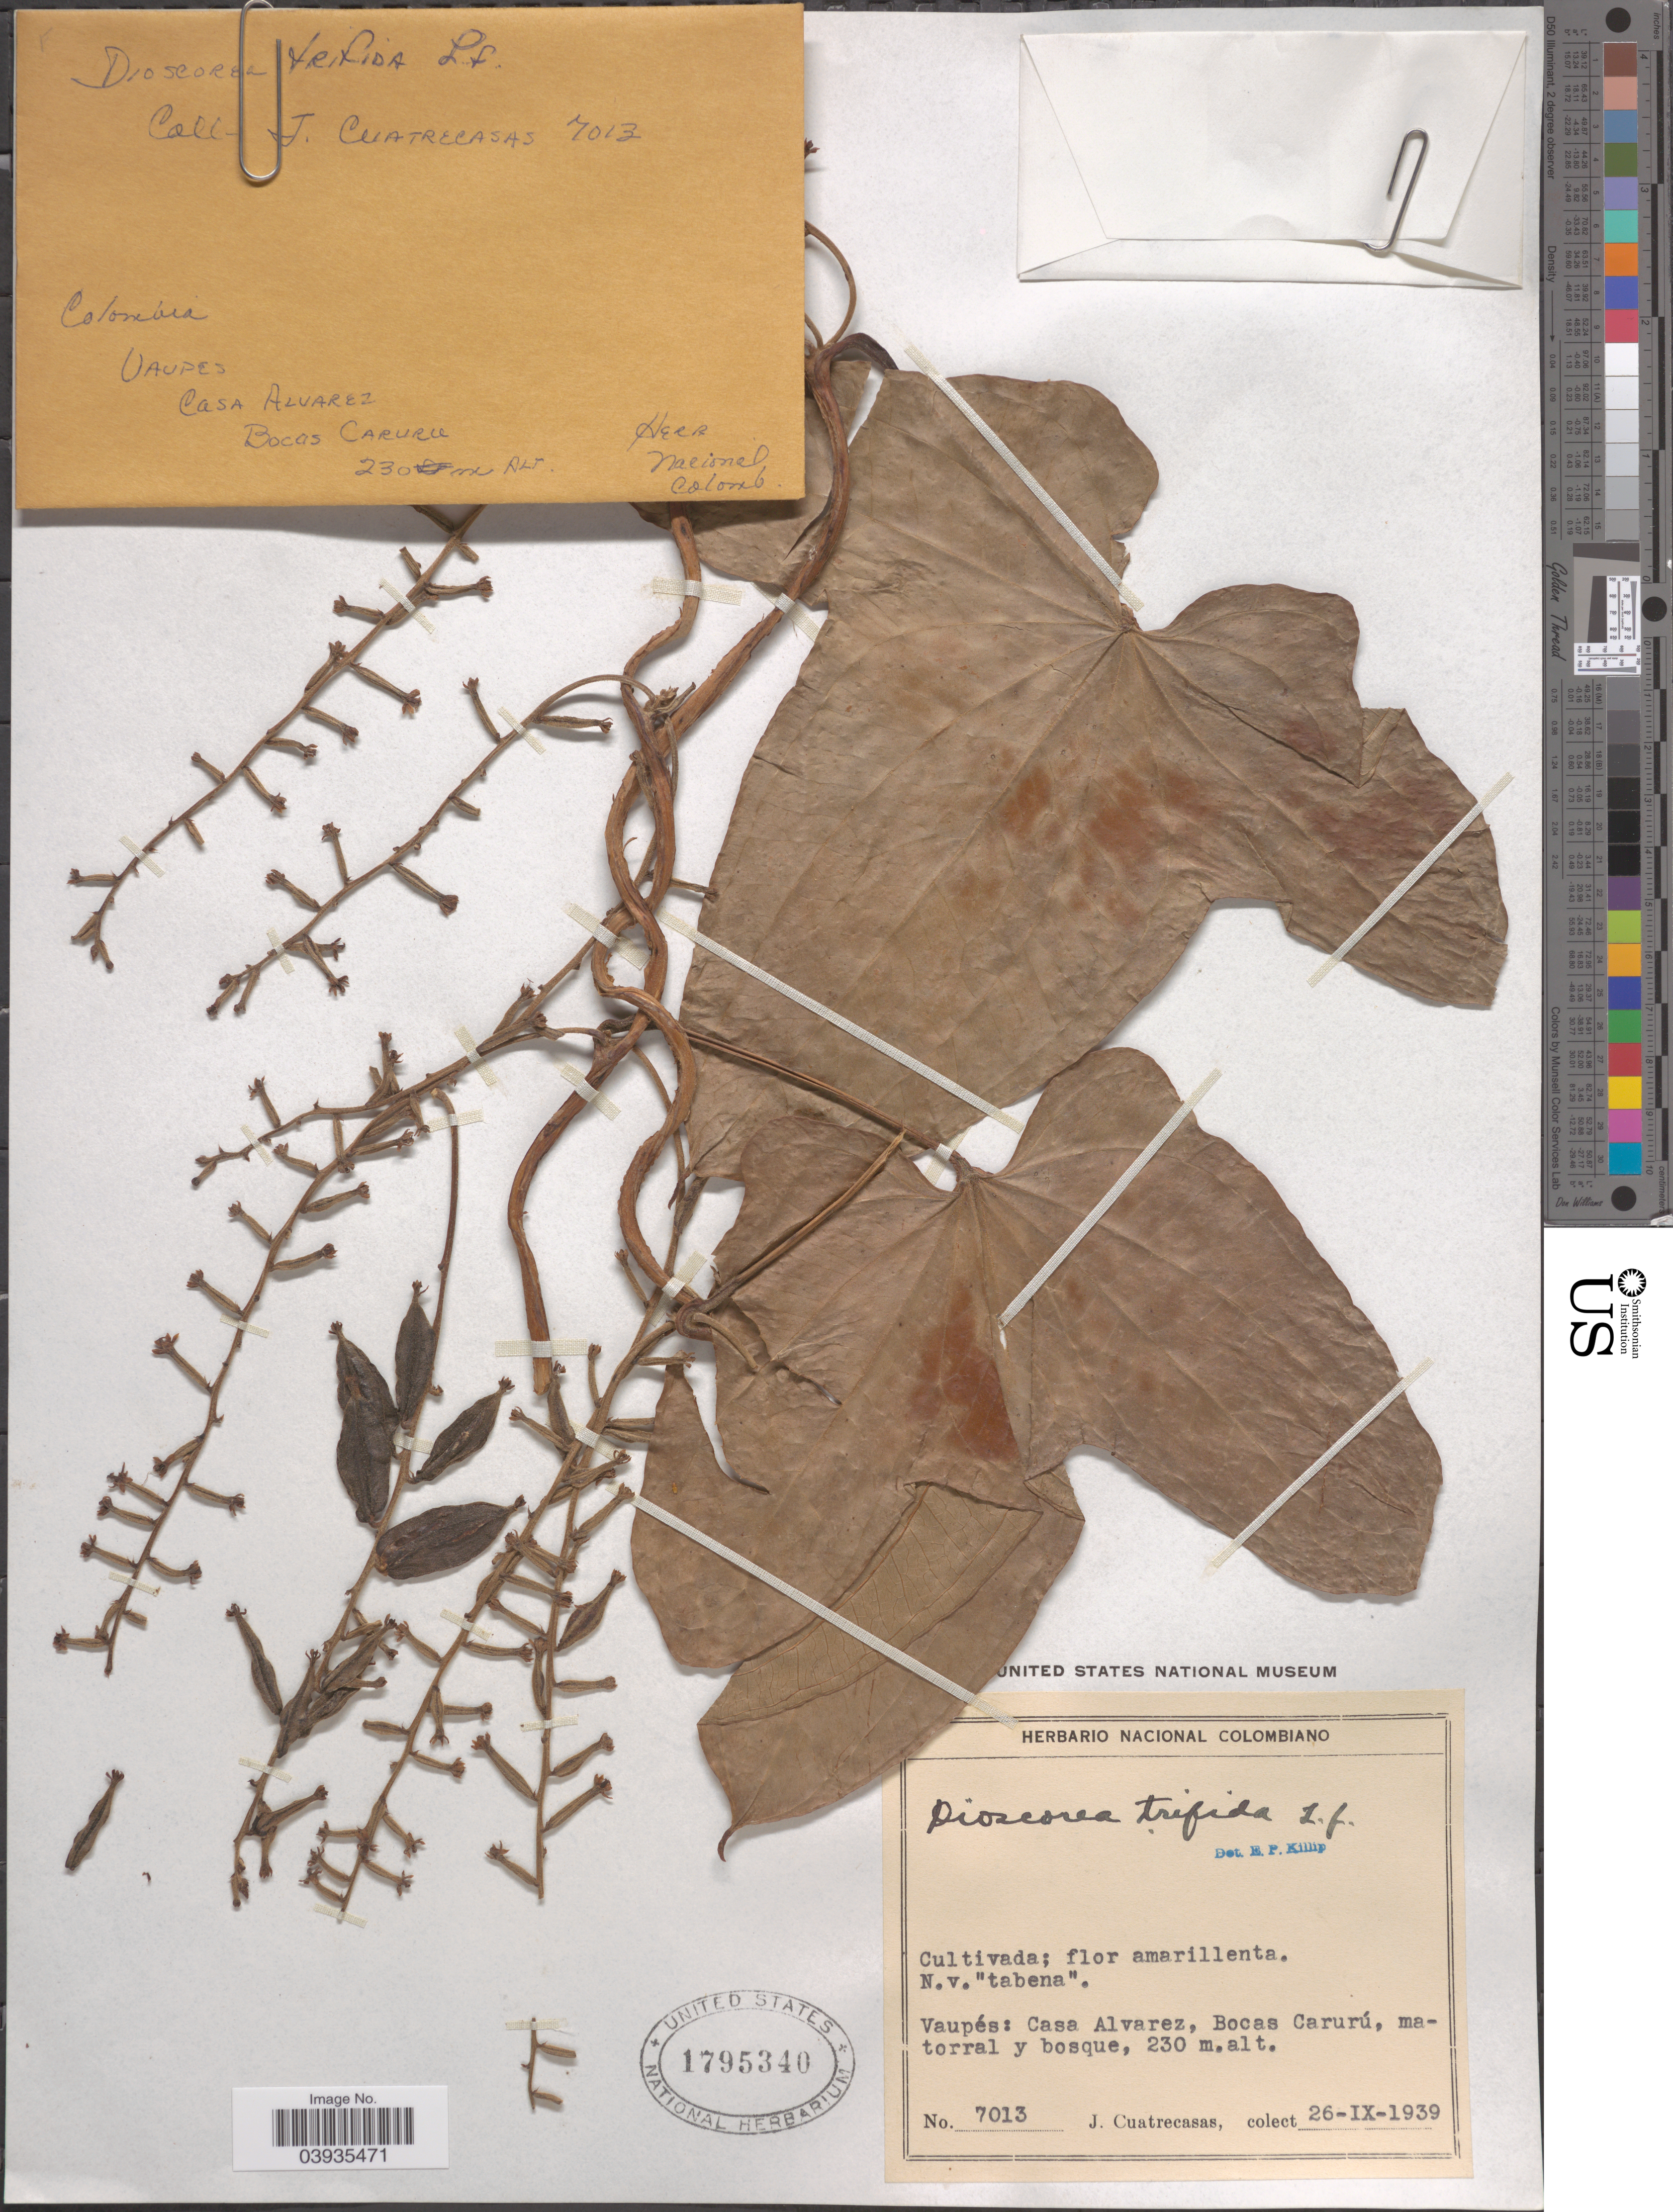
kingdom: Plantae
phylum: Tracheophyta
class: Liliopsida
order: Dioscoreales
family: Dioscoreaceae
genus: Dioscorea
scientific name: Dioscorea trifida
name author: L. f.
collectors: J. Cuatrecasas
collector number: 7013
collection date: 1939-09-26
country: Colombia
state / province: Vaupés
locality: Casa Alvarez, Bocas Carurú, matorral y bosque.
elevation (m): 230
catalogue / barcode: US 1795340